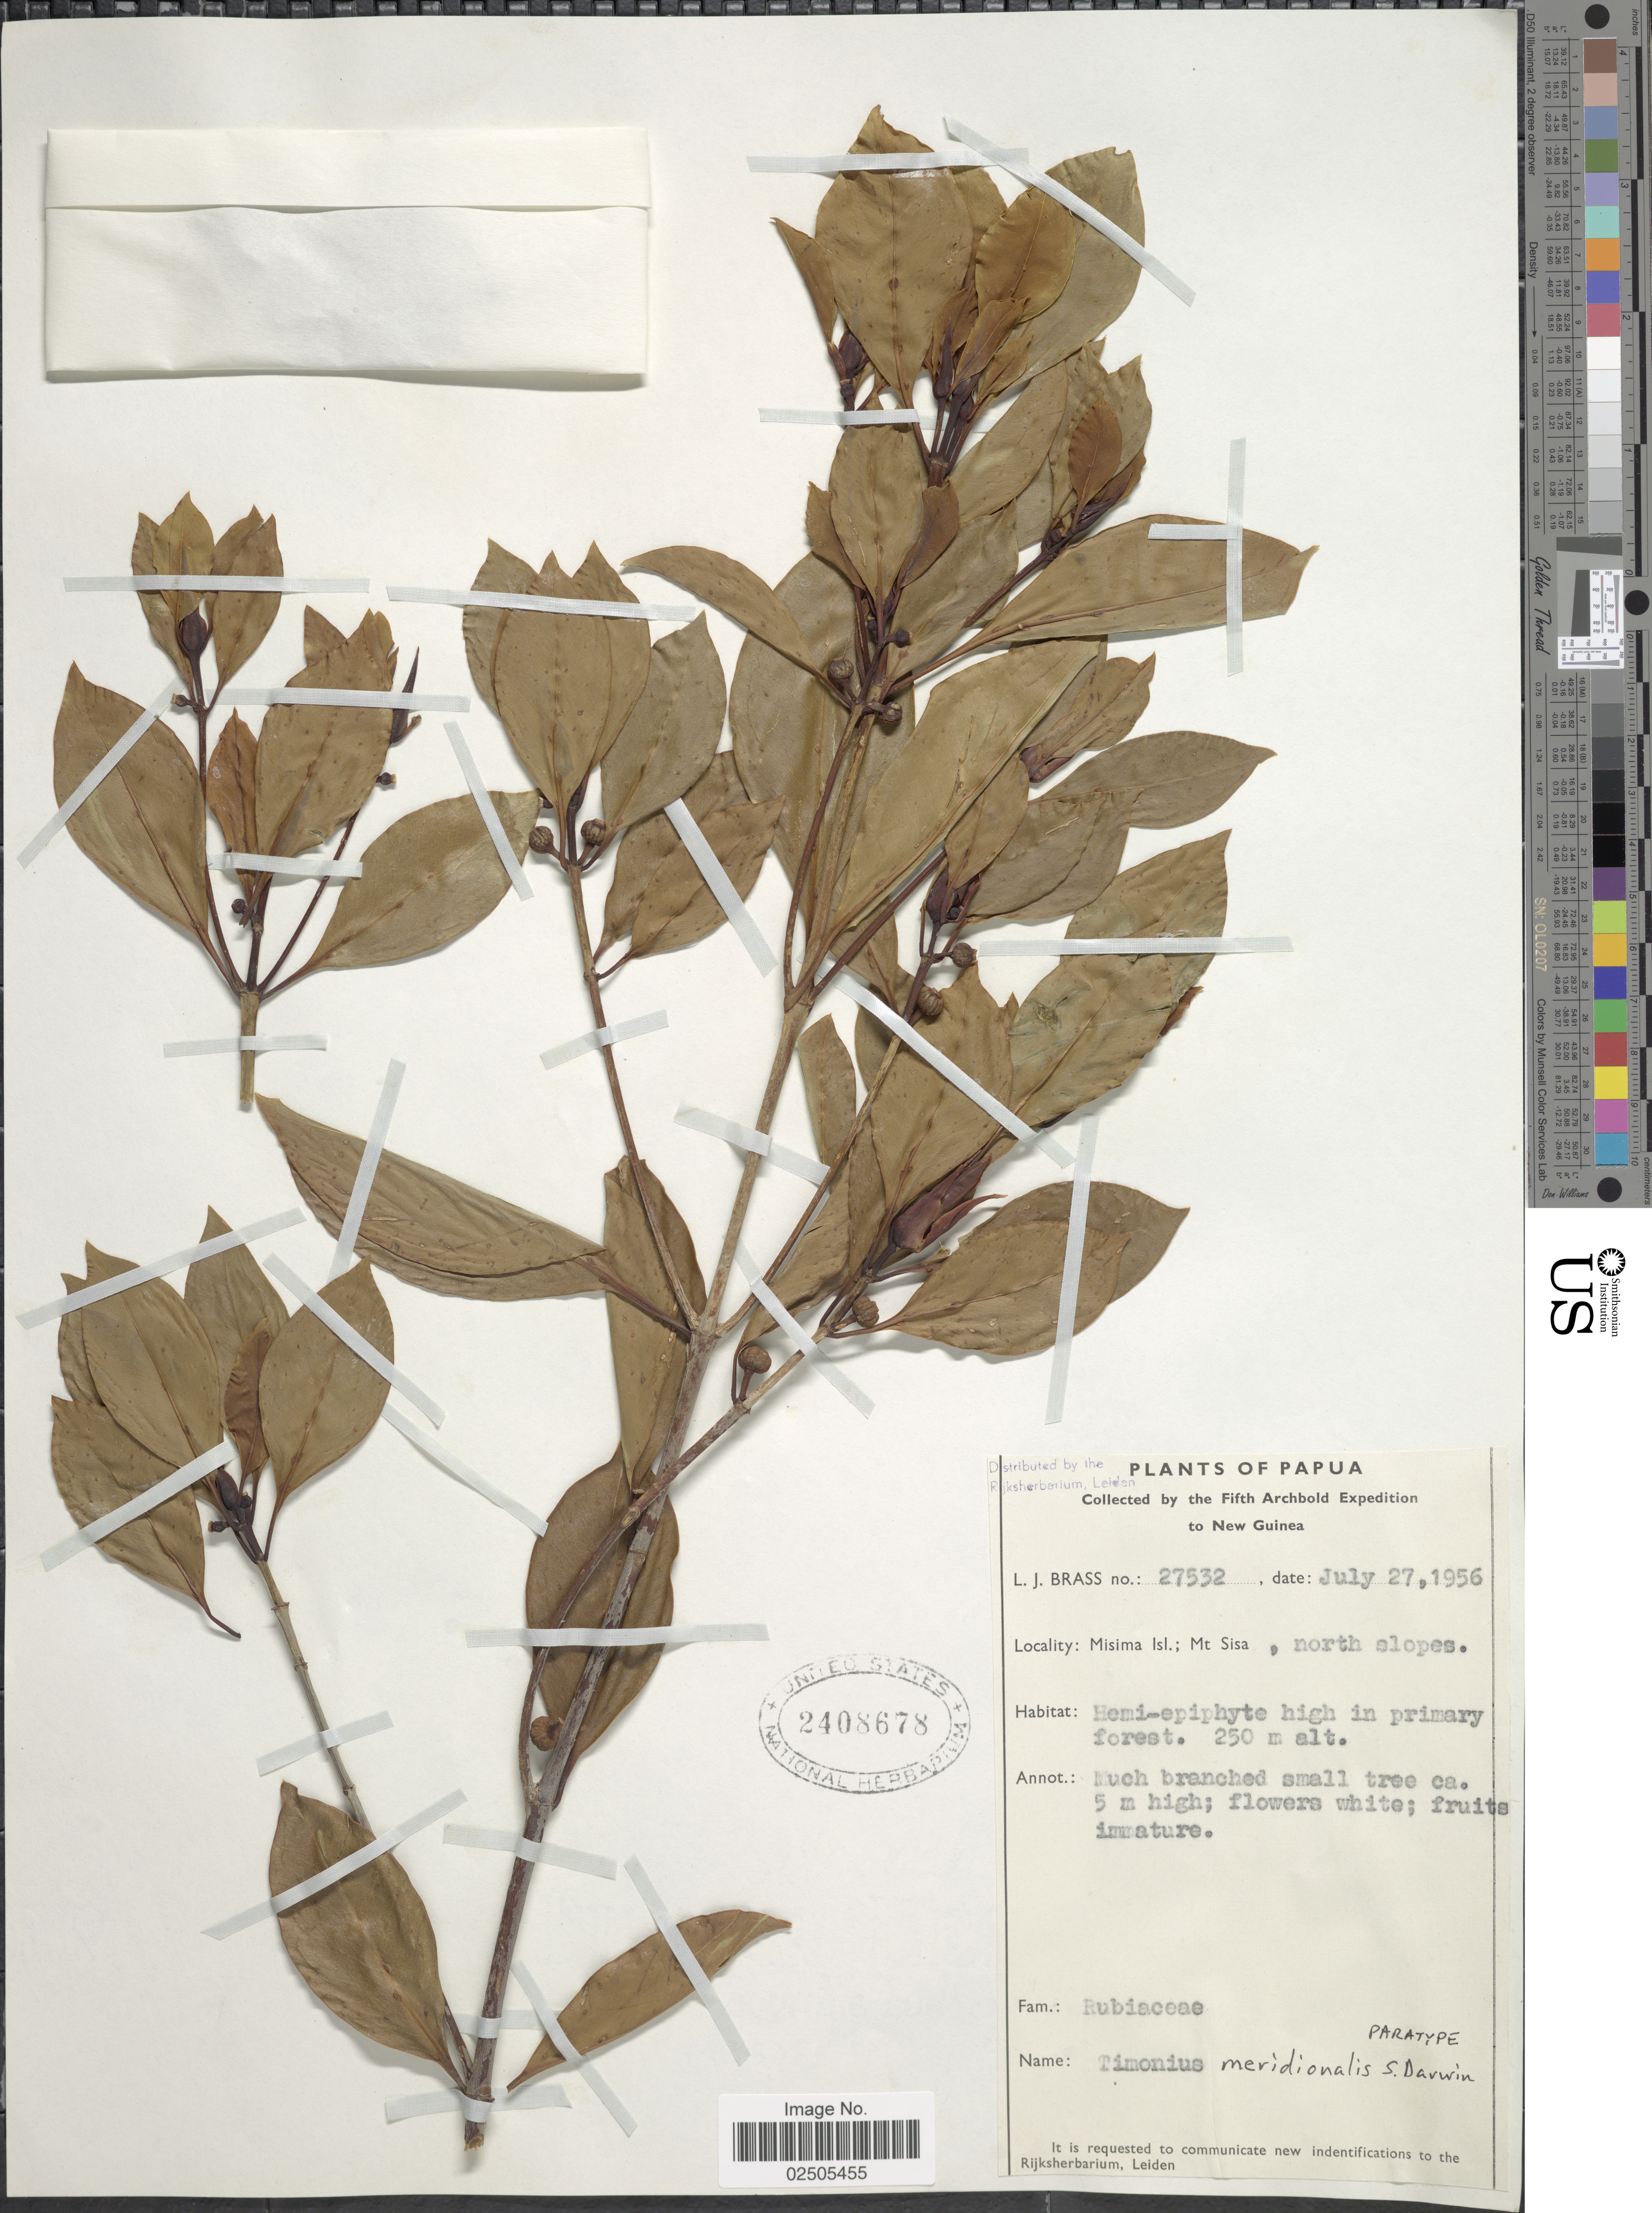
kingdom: Plantae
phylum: Tracheophyta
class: Magnoliopsida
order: Gentianales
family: Rubiaceae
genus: Timonius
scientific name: Timonius meridionalis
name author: S.P. Darwin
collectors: L. J. Brass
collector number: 27532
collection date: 1956-07-27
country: Papua New Guinea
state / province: Milne Bay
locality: Papua, New Guinea, Misima Isl.; Mt Sisa, north slope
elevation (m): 250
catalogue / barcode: US 2408678